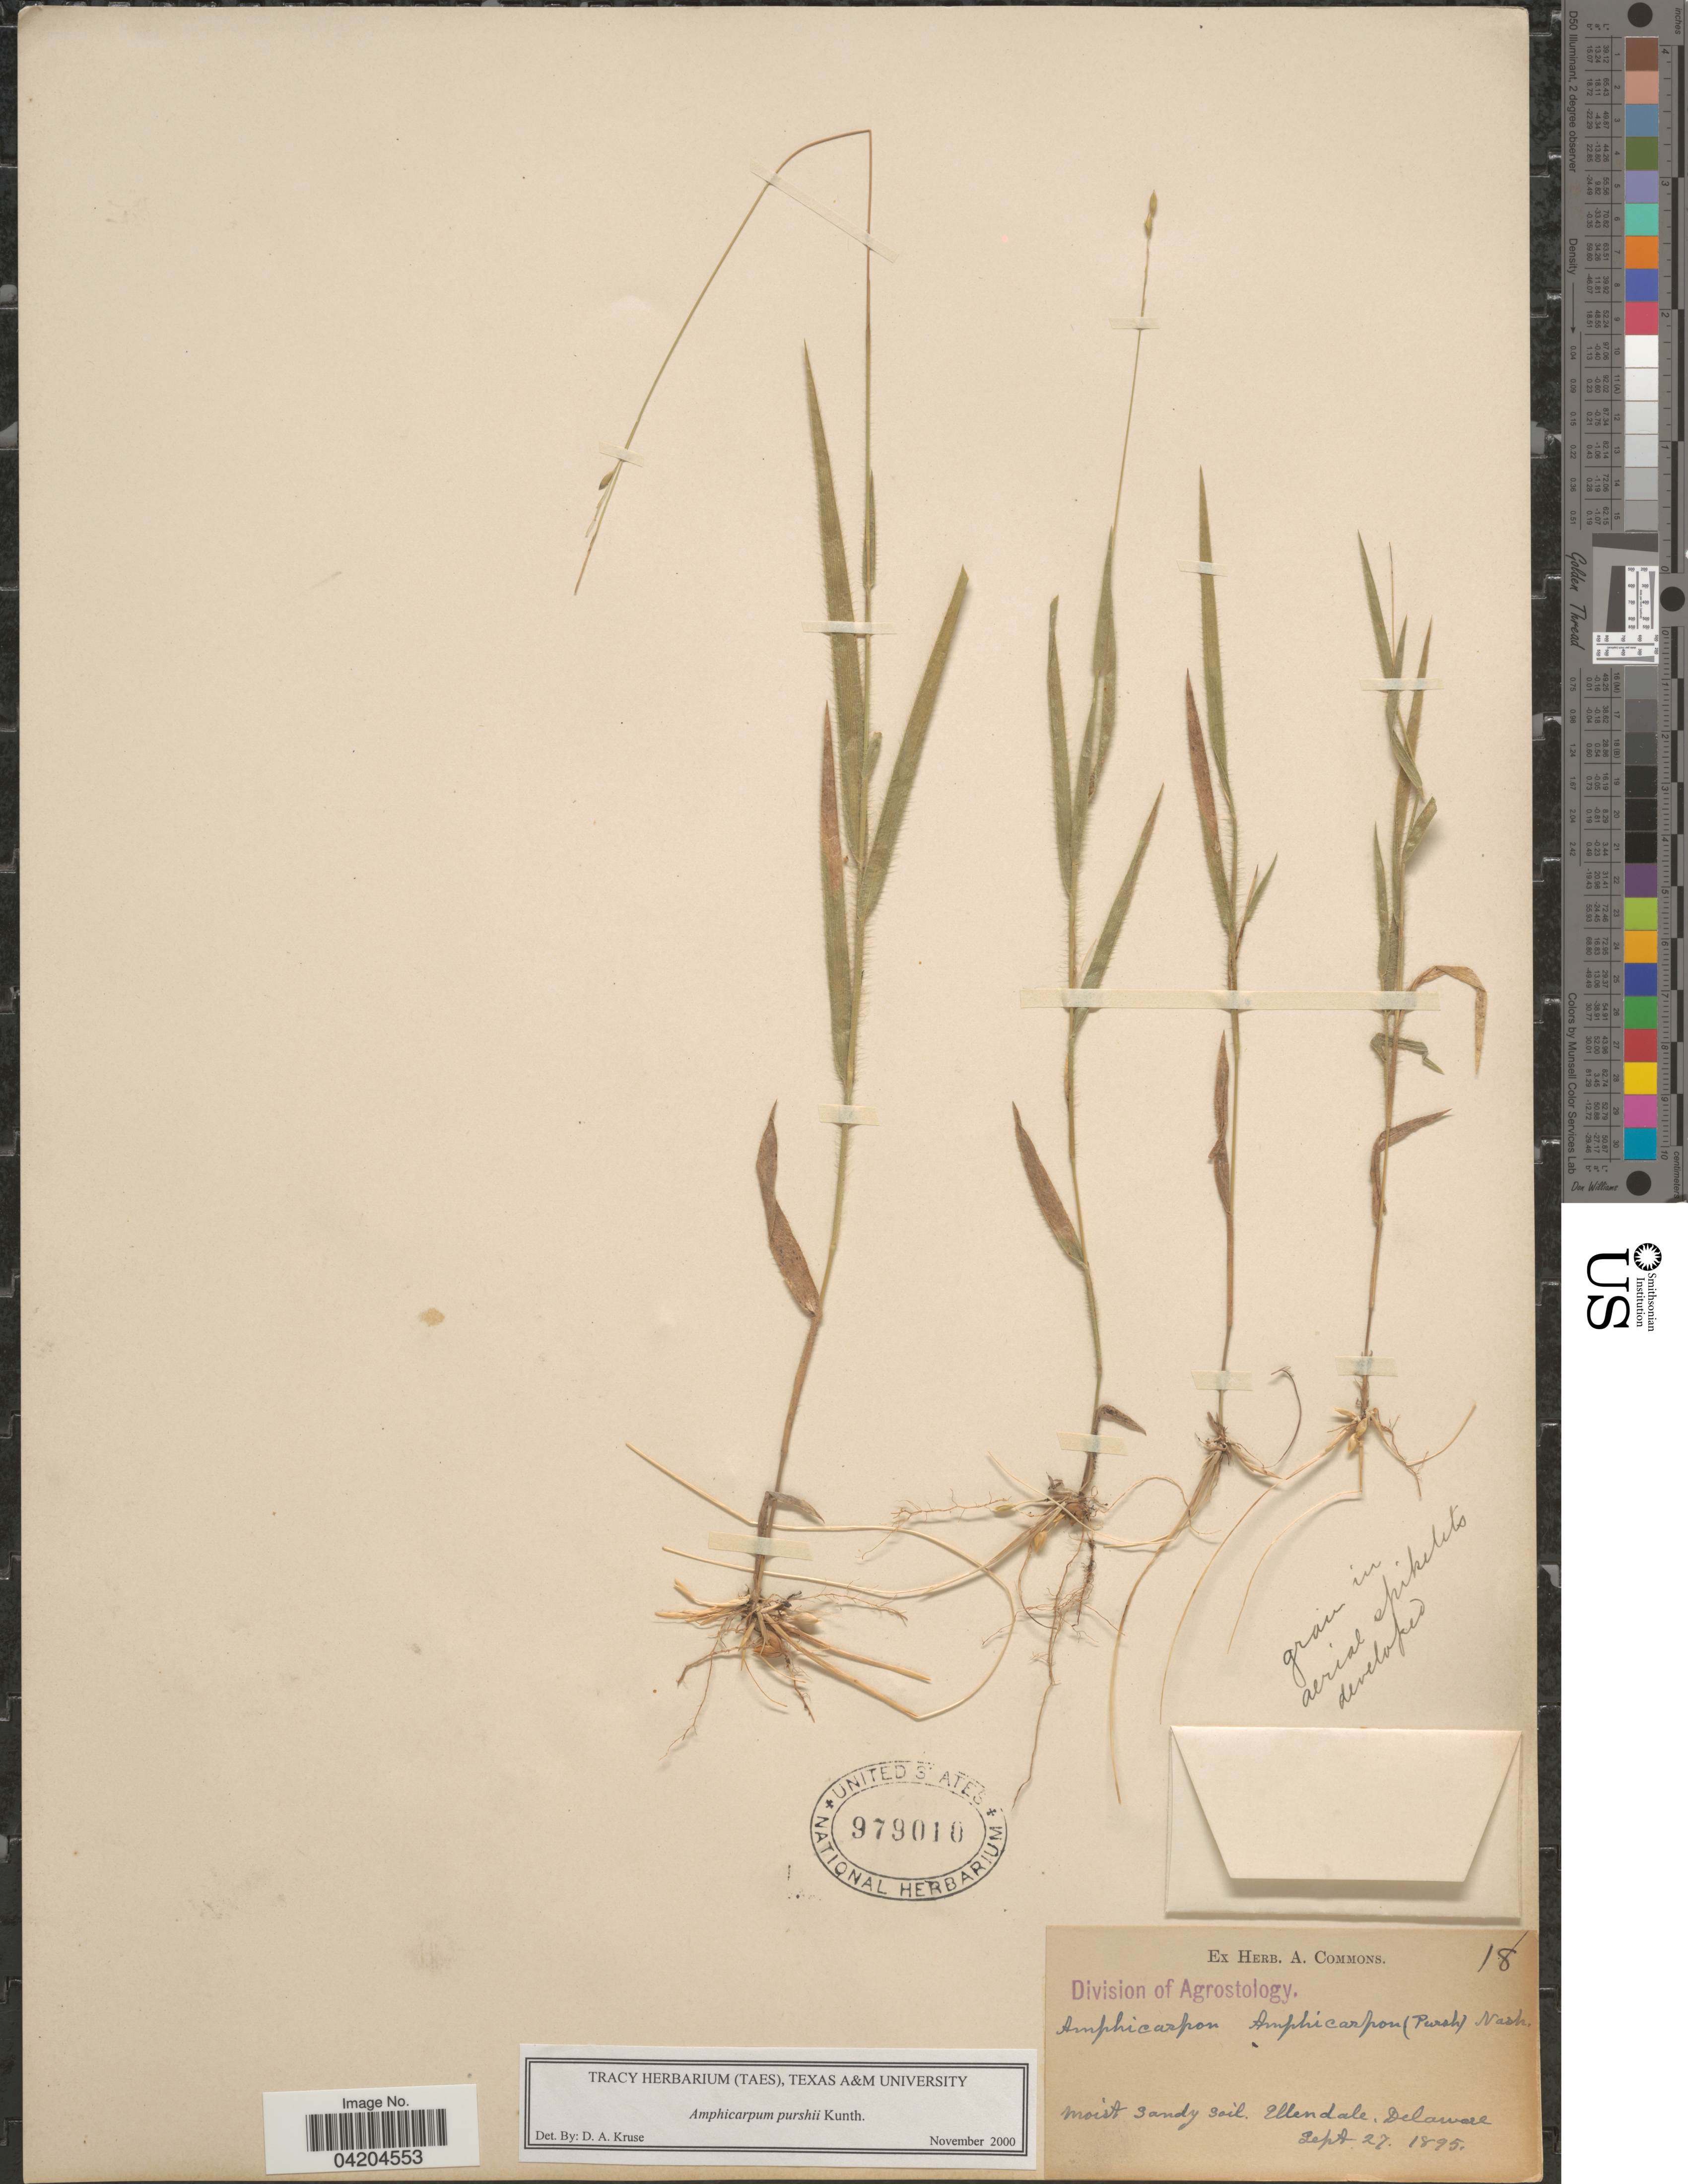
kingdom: Plantae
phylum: Tracheophyta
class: Liliopsida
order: Poales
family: Poaceae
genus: Amphicarpum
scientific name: Amphicarpum amphicarpon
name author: (Pursh) Nash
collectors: ex herb. A. Commons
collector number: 18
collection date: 1895-09-27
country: United States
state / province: Delaware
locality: Ellendale.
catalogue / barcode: US 979010